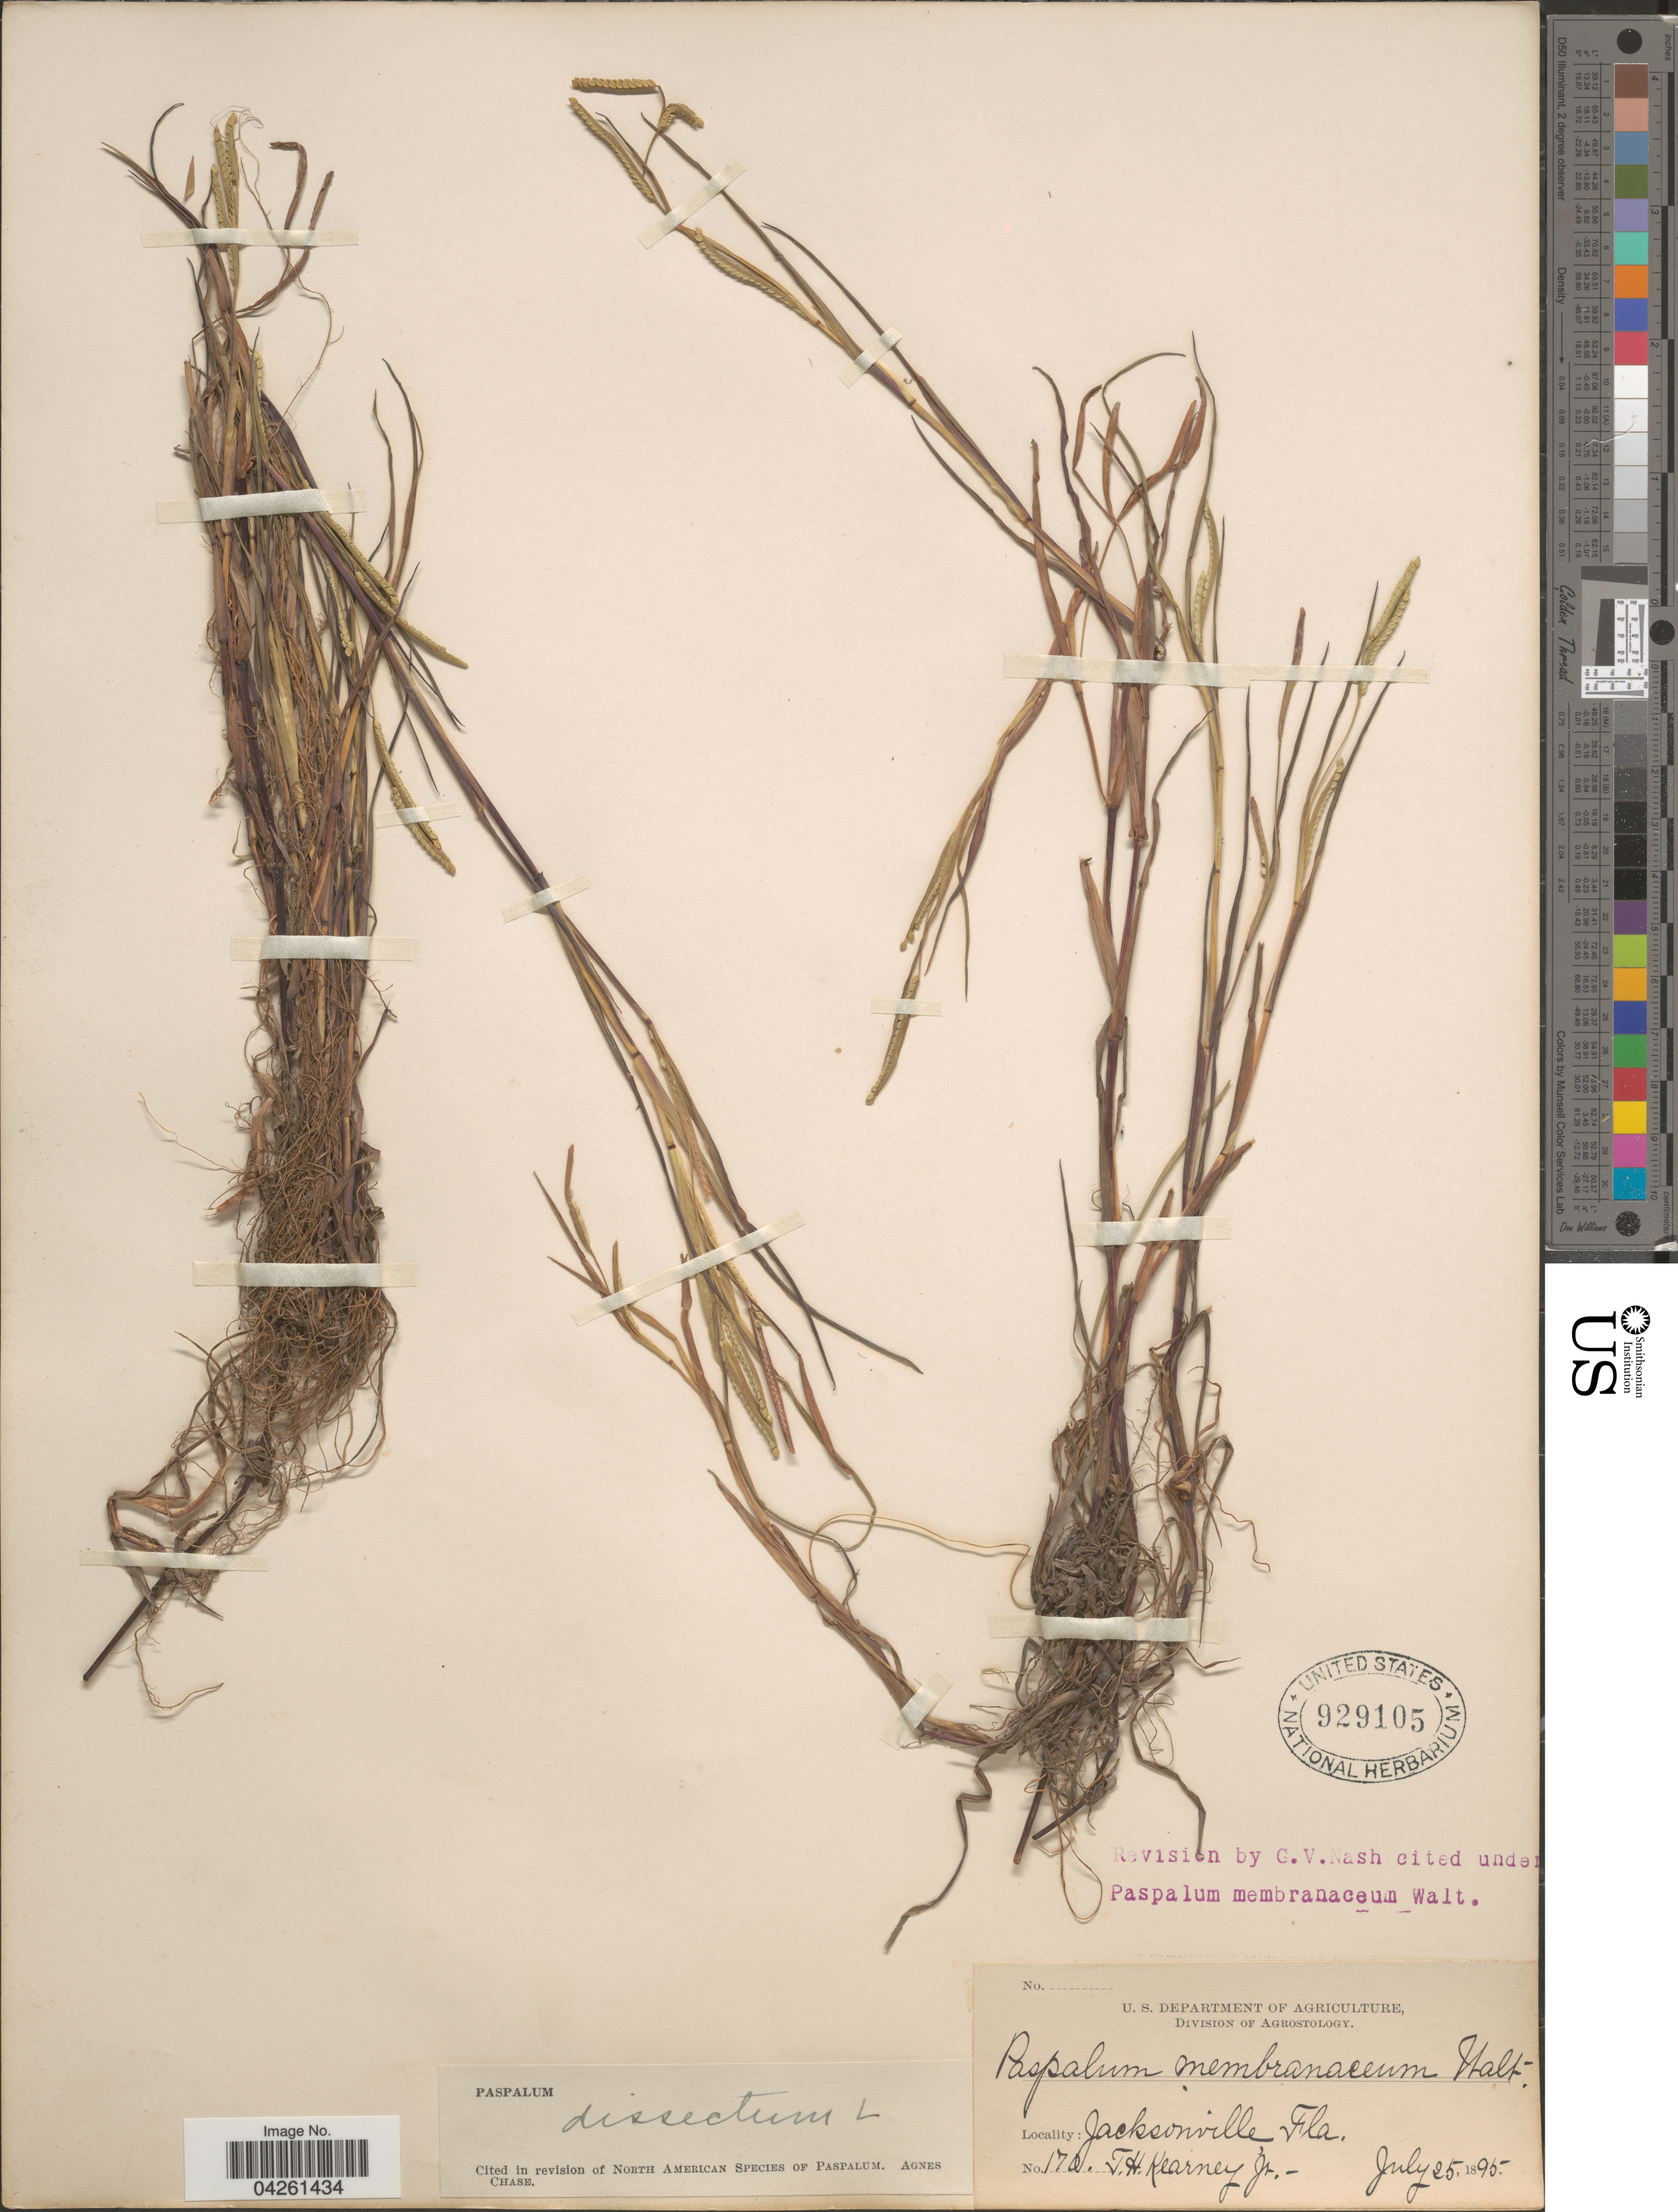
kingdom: Plantae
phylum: Tracheophyta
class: Liliopsida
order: Poales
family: Poaceae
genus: Paspalum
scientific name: Paspalum dissectum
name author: (L.) L.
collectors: T. H. Kearney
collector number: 1780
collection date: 1895-07-25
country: United States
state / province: Florida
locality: Jacksonville.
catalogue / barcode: US 929105